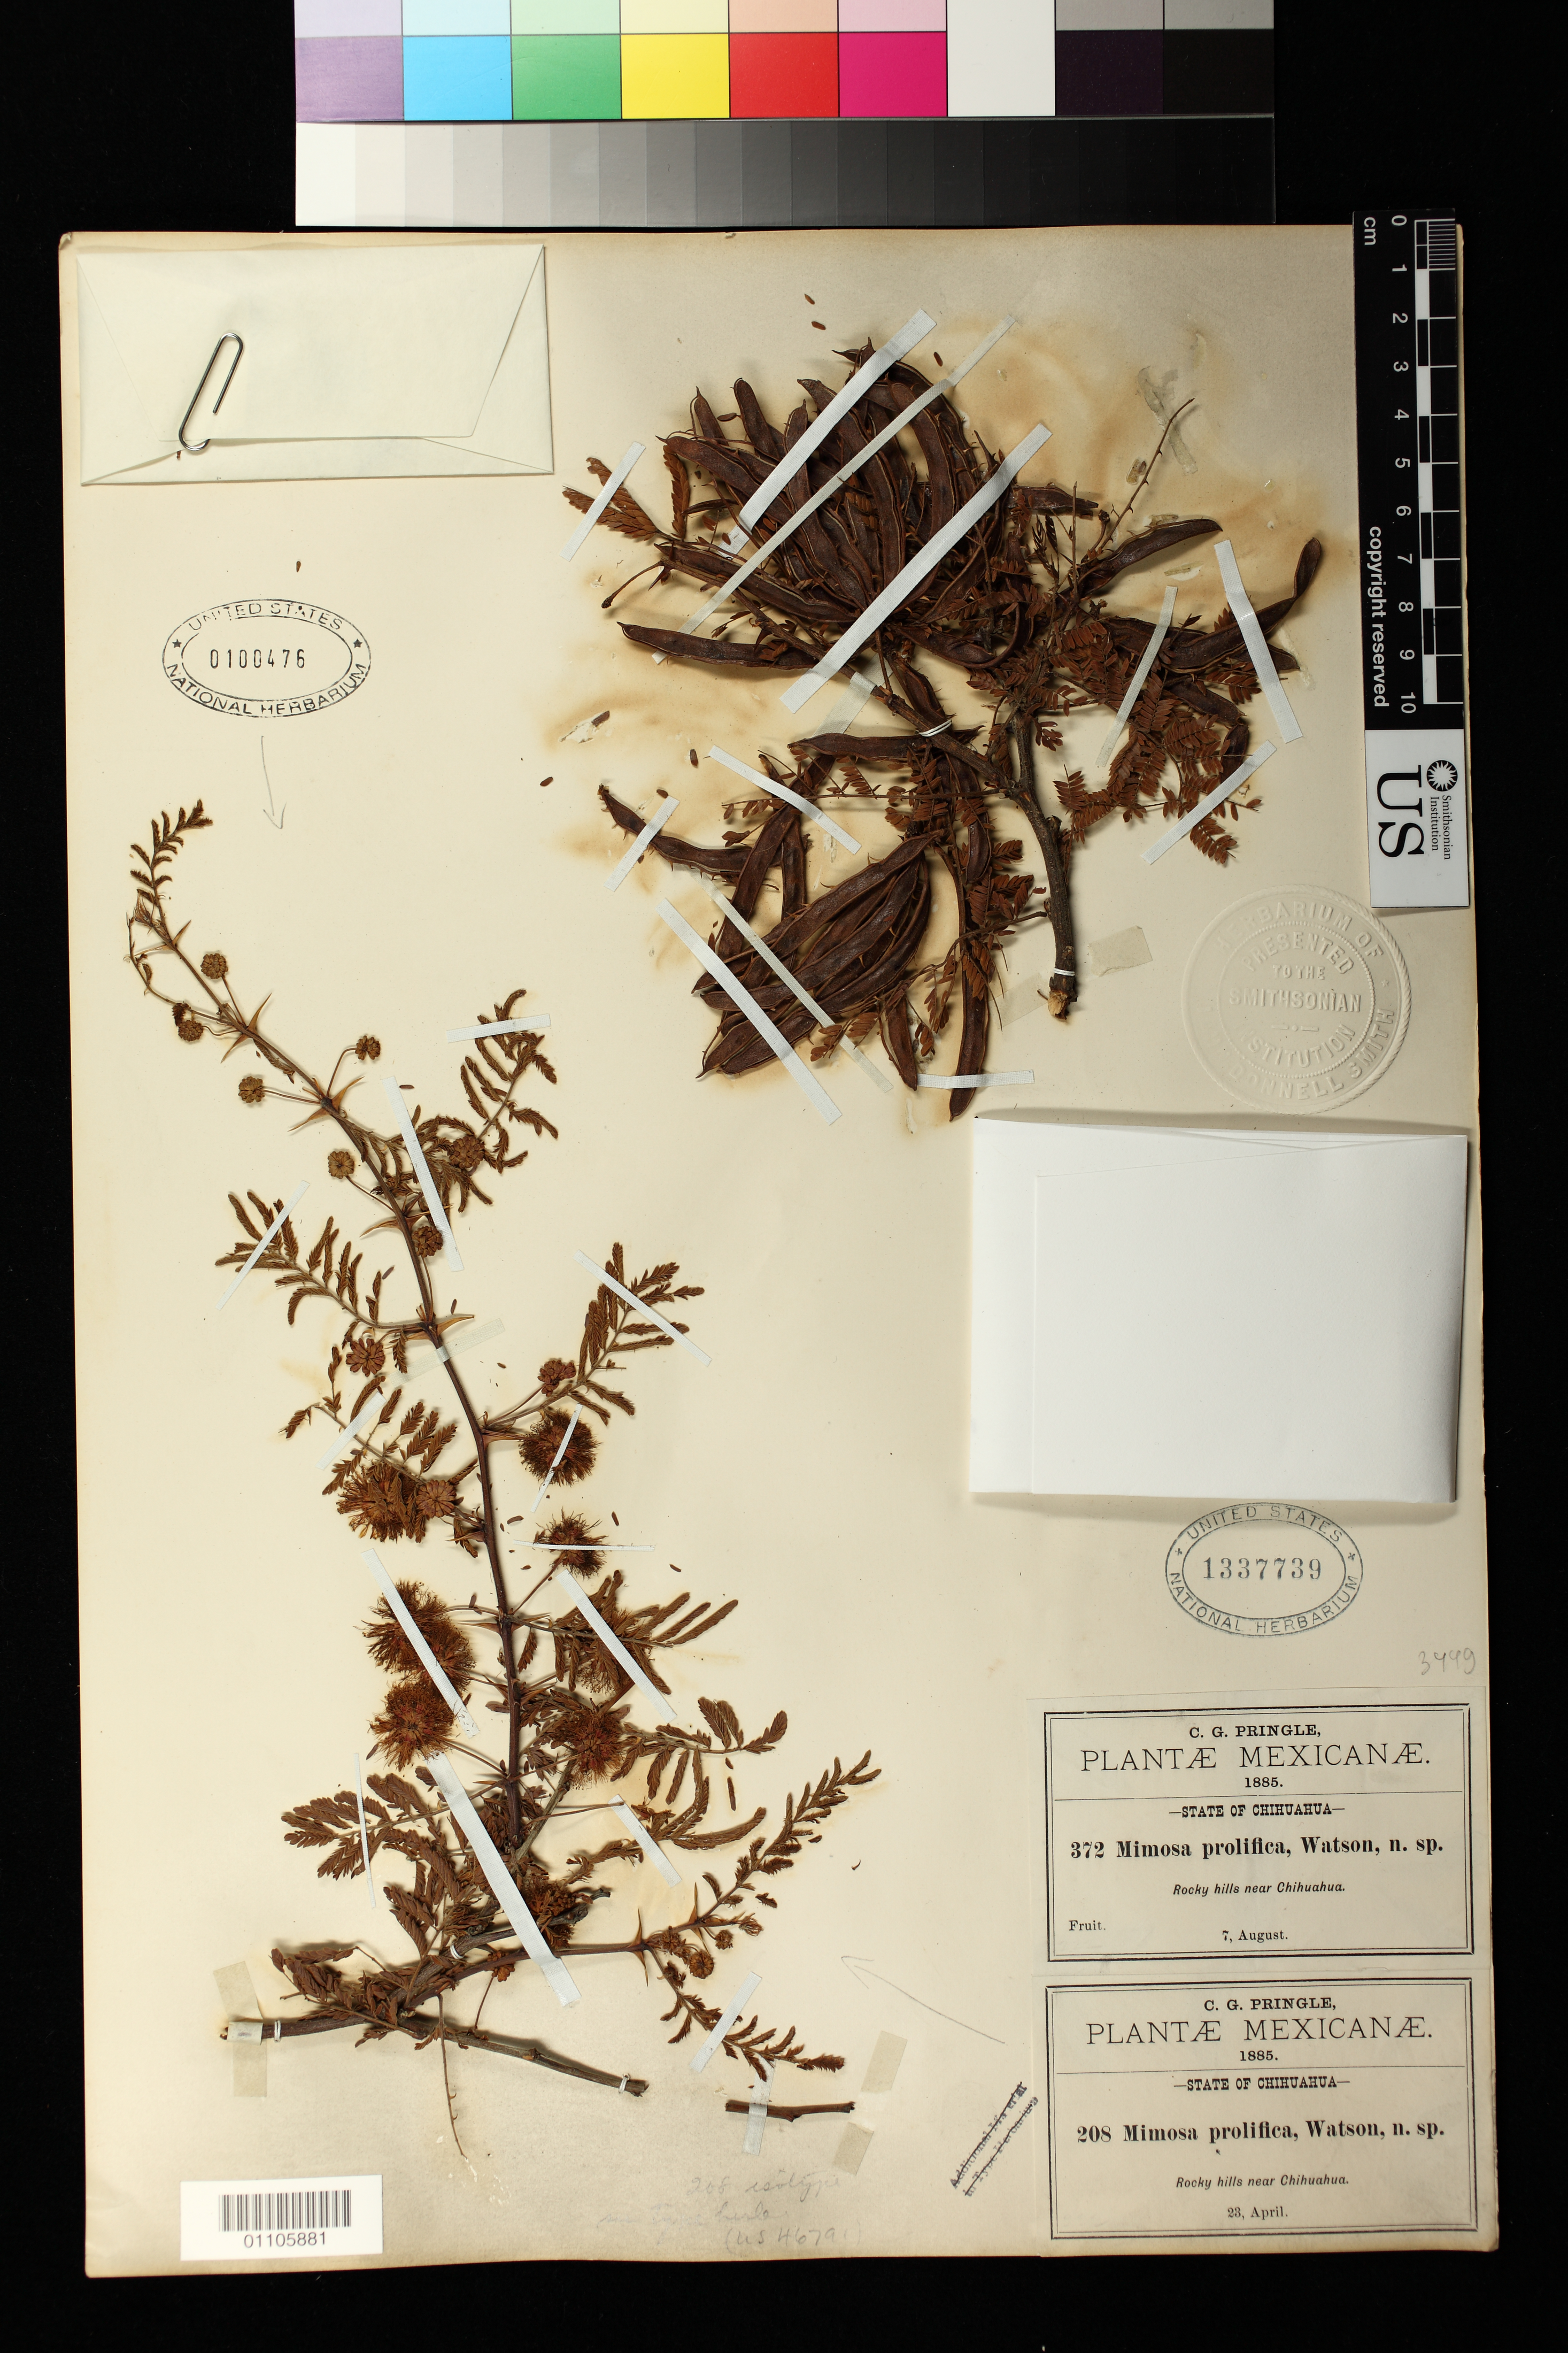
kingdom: Plantae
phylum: Tracheophyta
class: Magnoliopsida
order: Fabales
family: Fabaceae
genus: Mimosa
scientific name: Mimosa prolifica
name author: S. Watson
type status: Isosyntype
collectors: C. G. Pringle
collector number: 208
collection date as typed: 23 Apr 1885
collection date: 1885-04-23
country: Mexico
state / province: Chihuahua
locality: West of Chihuahua.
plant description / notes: Specimen ex John Donnell Smith herbarium, mounted with 2 collections (syntypes): Pringle 208 (23 Apr 1885, flowering; USNH 100476) & Pringle 372 (7 Aug 1885, fruiting, USNH 1337739).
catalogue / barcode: US 100476